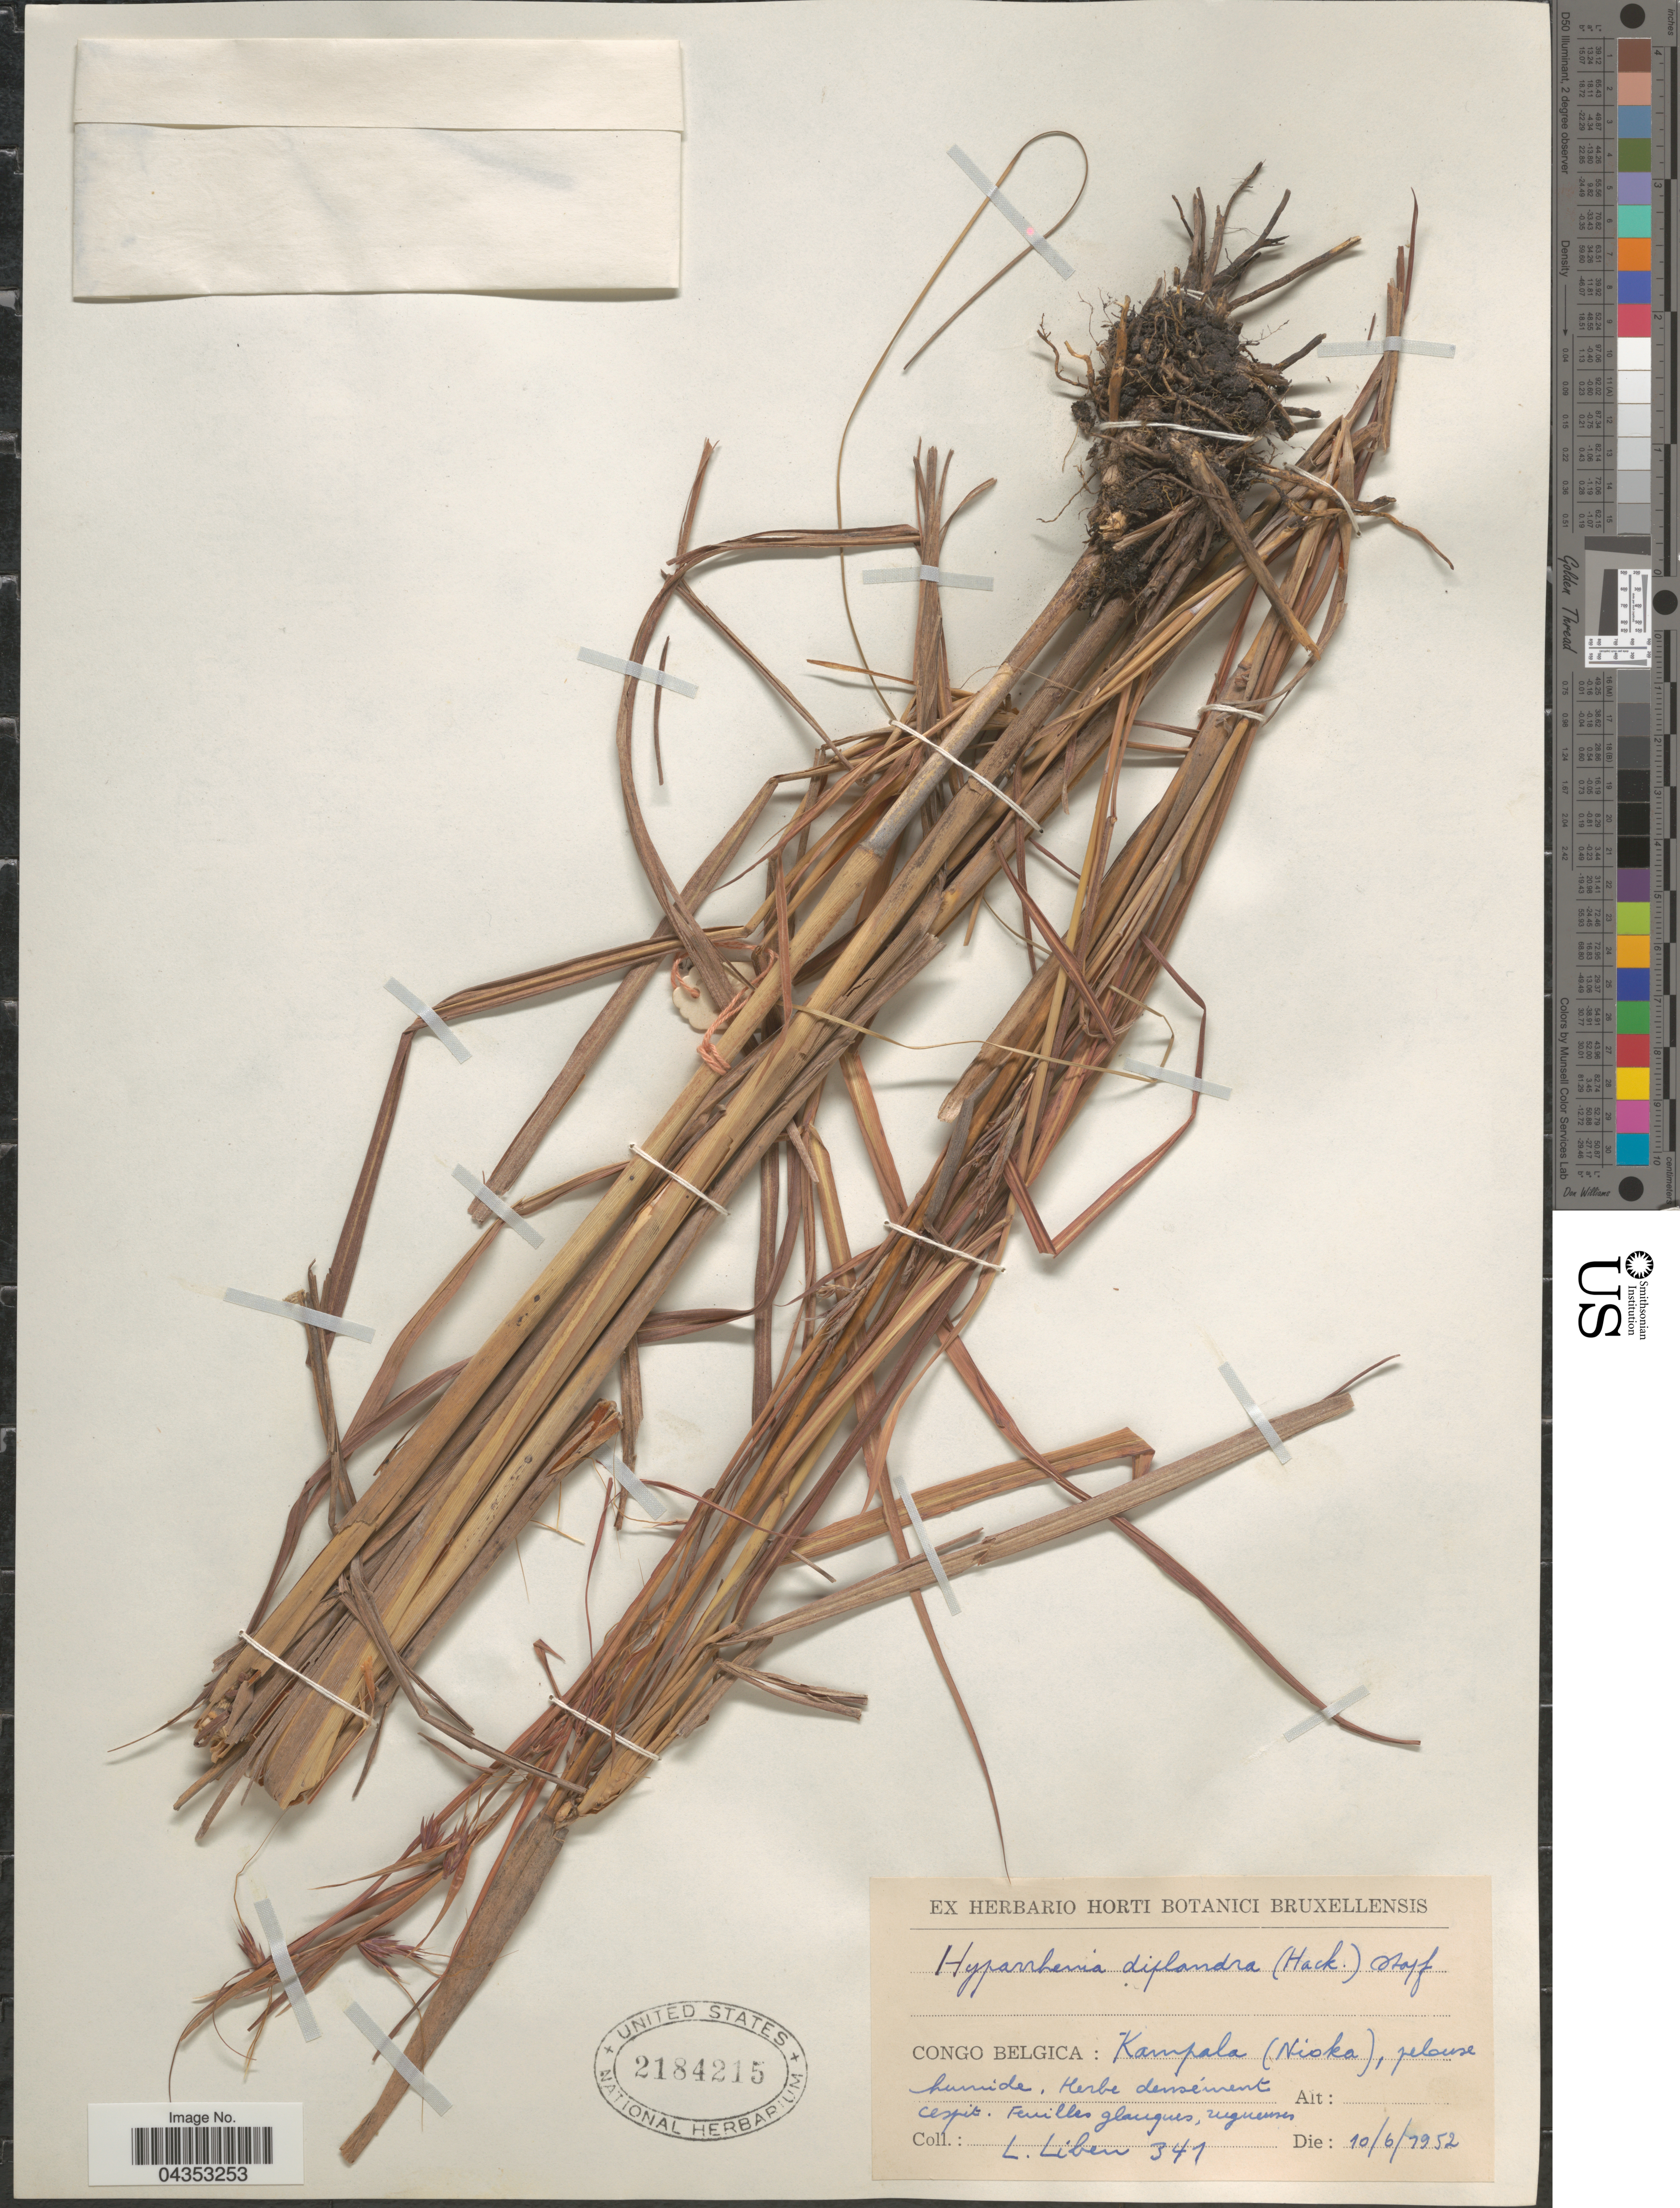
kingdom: Plantae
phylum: Tracheophyta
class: Liliopsida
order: Poales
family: Poaceae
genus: Hyparrhenia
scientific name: Hyparrhenia diplandra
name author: (Hack.) Stapf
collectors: L. Liben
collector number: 341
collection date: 1952-06-10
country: Congo, Democratic Republic of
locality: Congo Belgica: Kampala (Nioka), pelouse humide.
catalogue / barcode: US 2184215